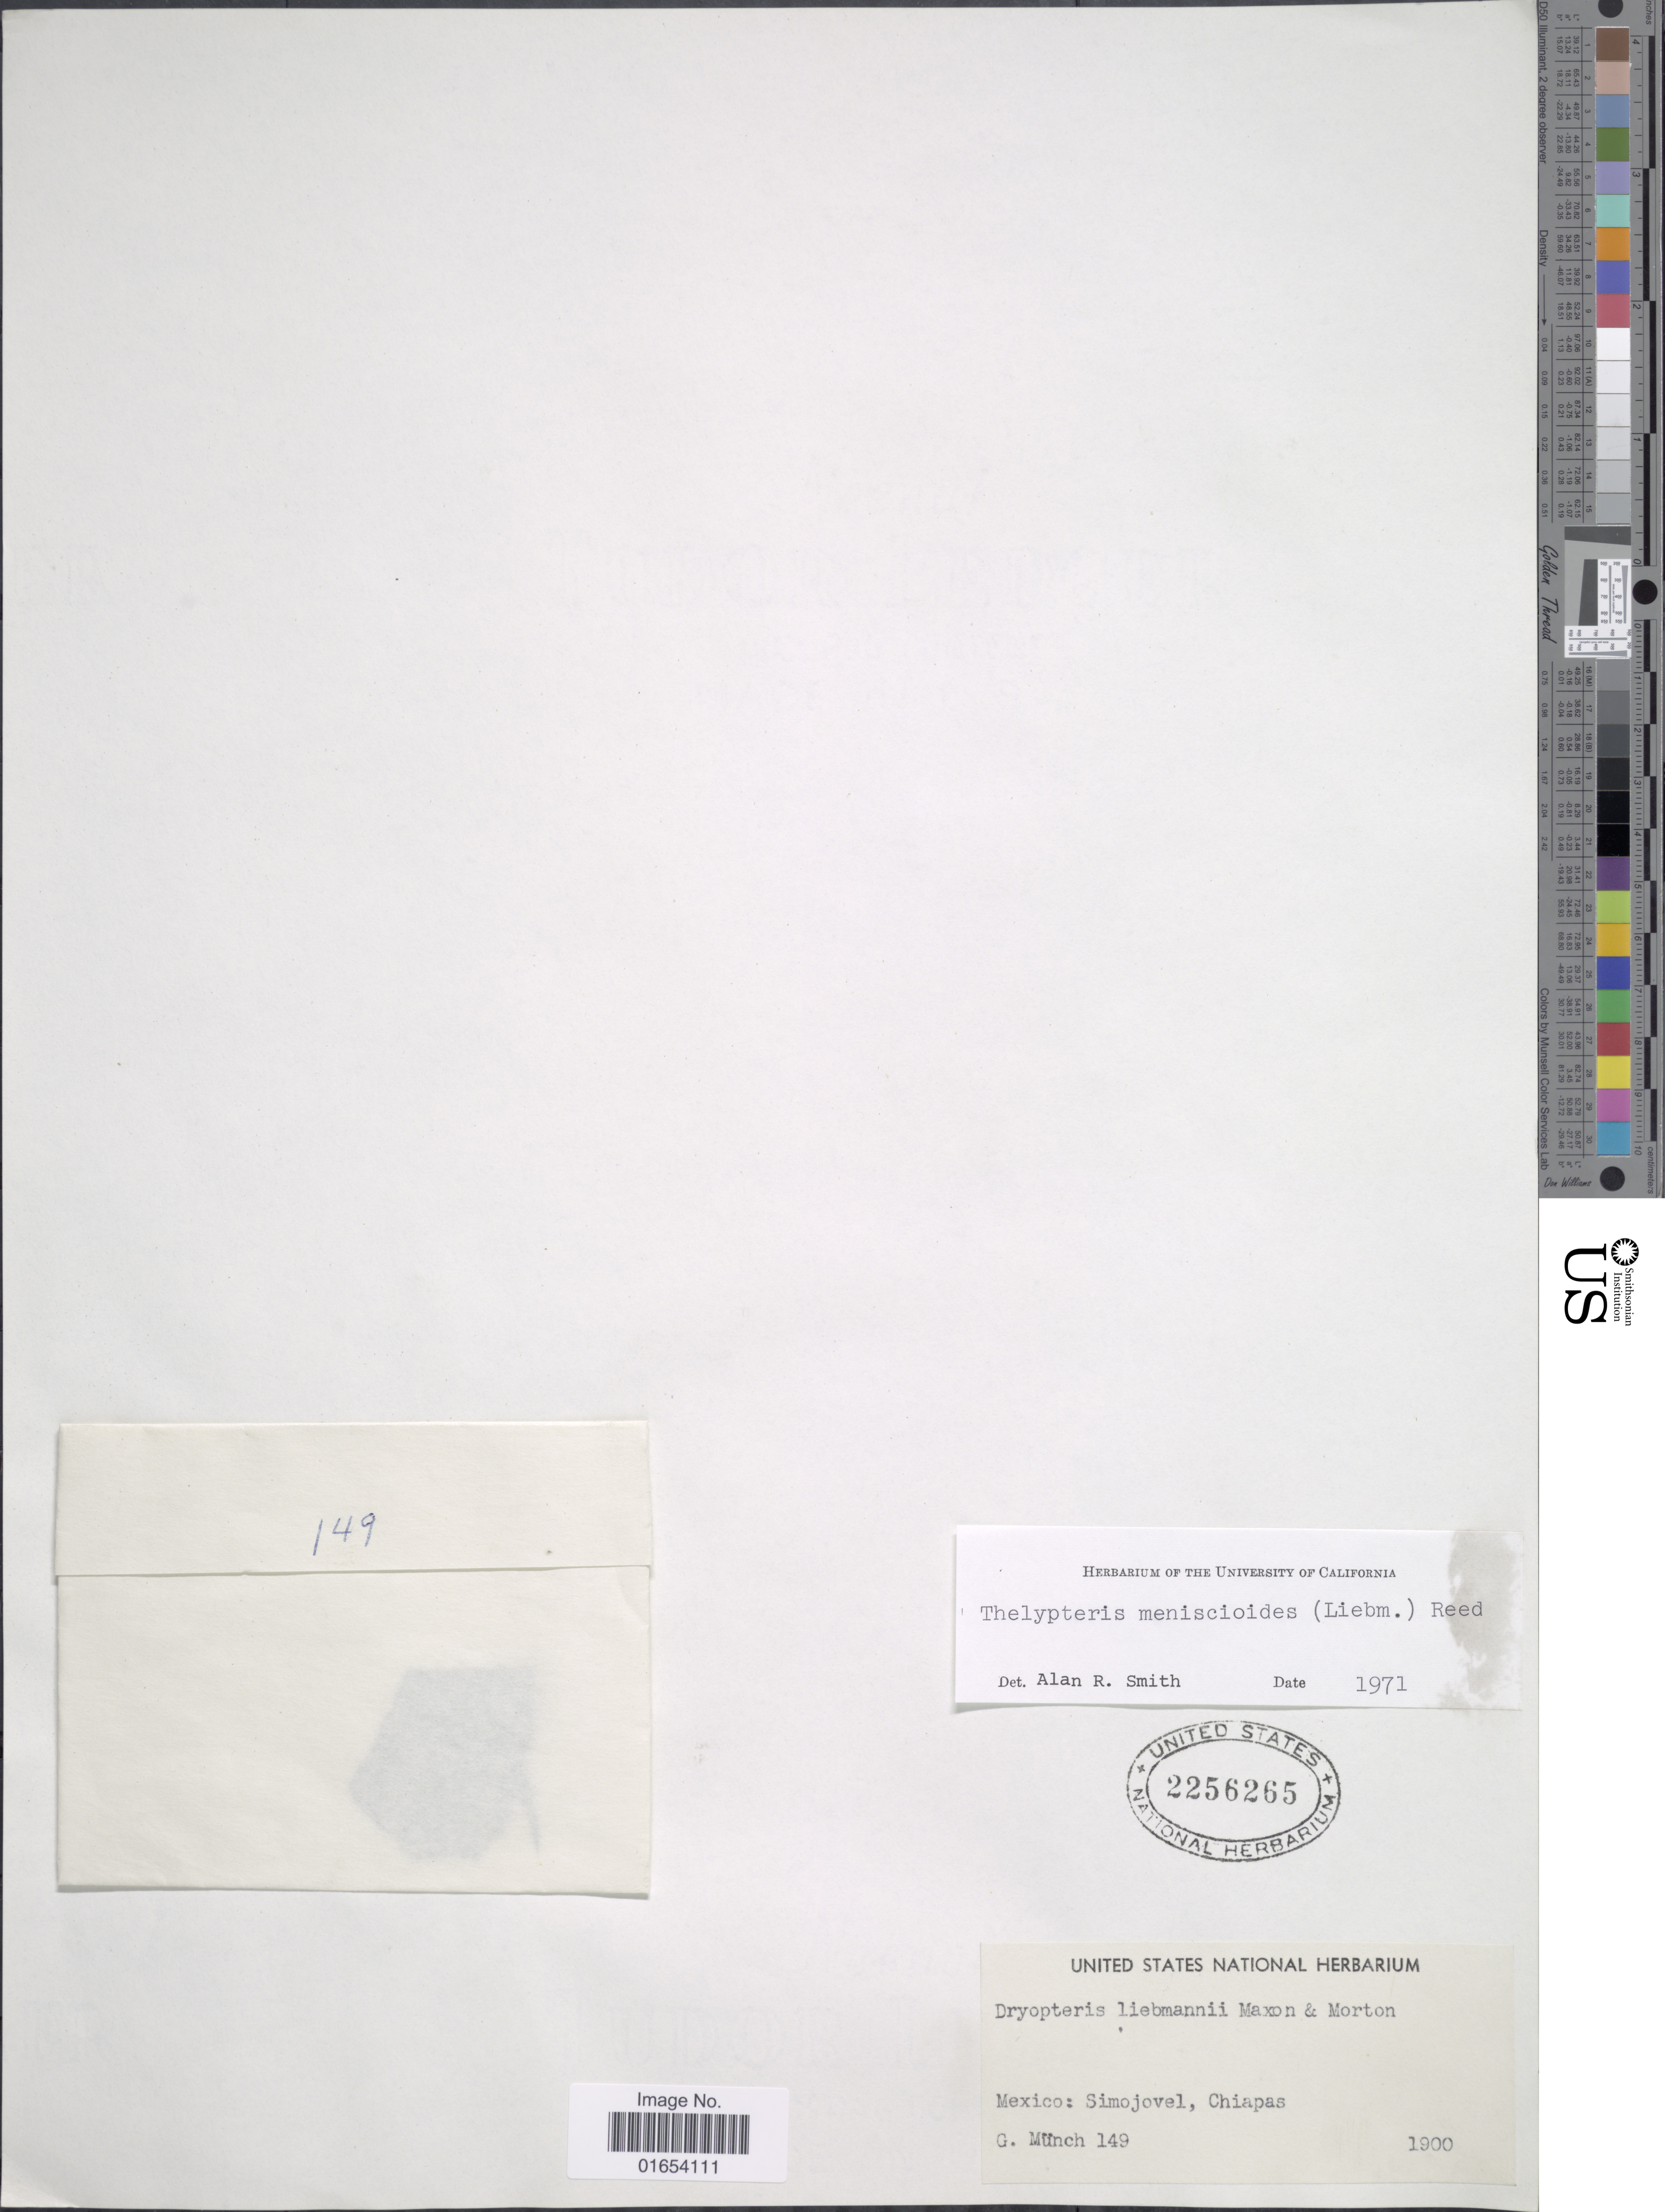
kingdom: Plantae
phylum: Tracheophyta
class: Polypodiopsida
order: Polypodiales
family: Thelypteridaceae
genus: Goniopteris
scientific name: Goniopteris meniscioides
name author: (Liebm.) E. Fourn.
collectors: G. Munch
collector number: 149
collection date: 1900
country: Mexico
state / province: Chiapas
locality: Mexico: Simojovel, Chiapas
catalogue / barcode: US 2256265